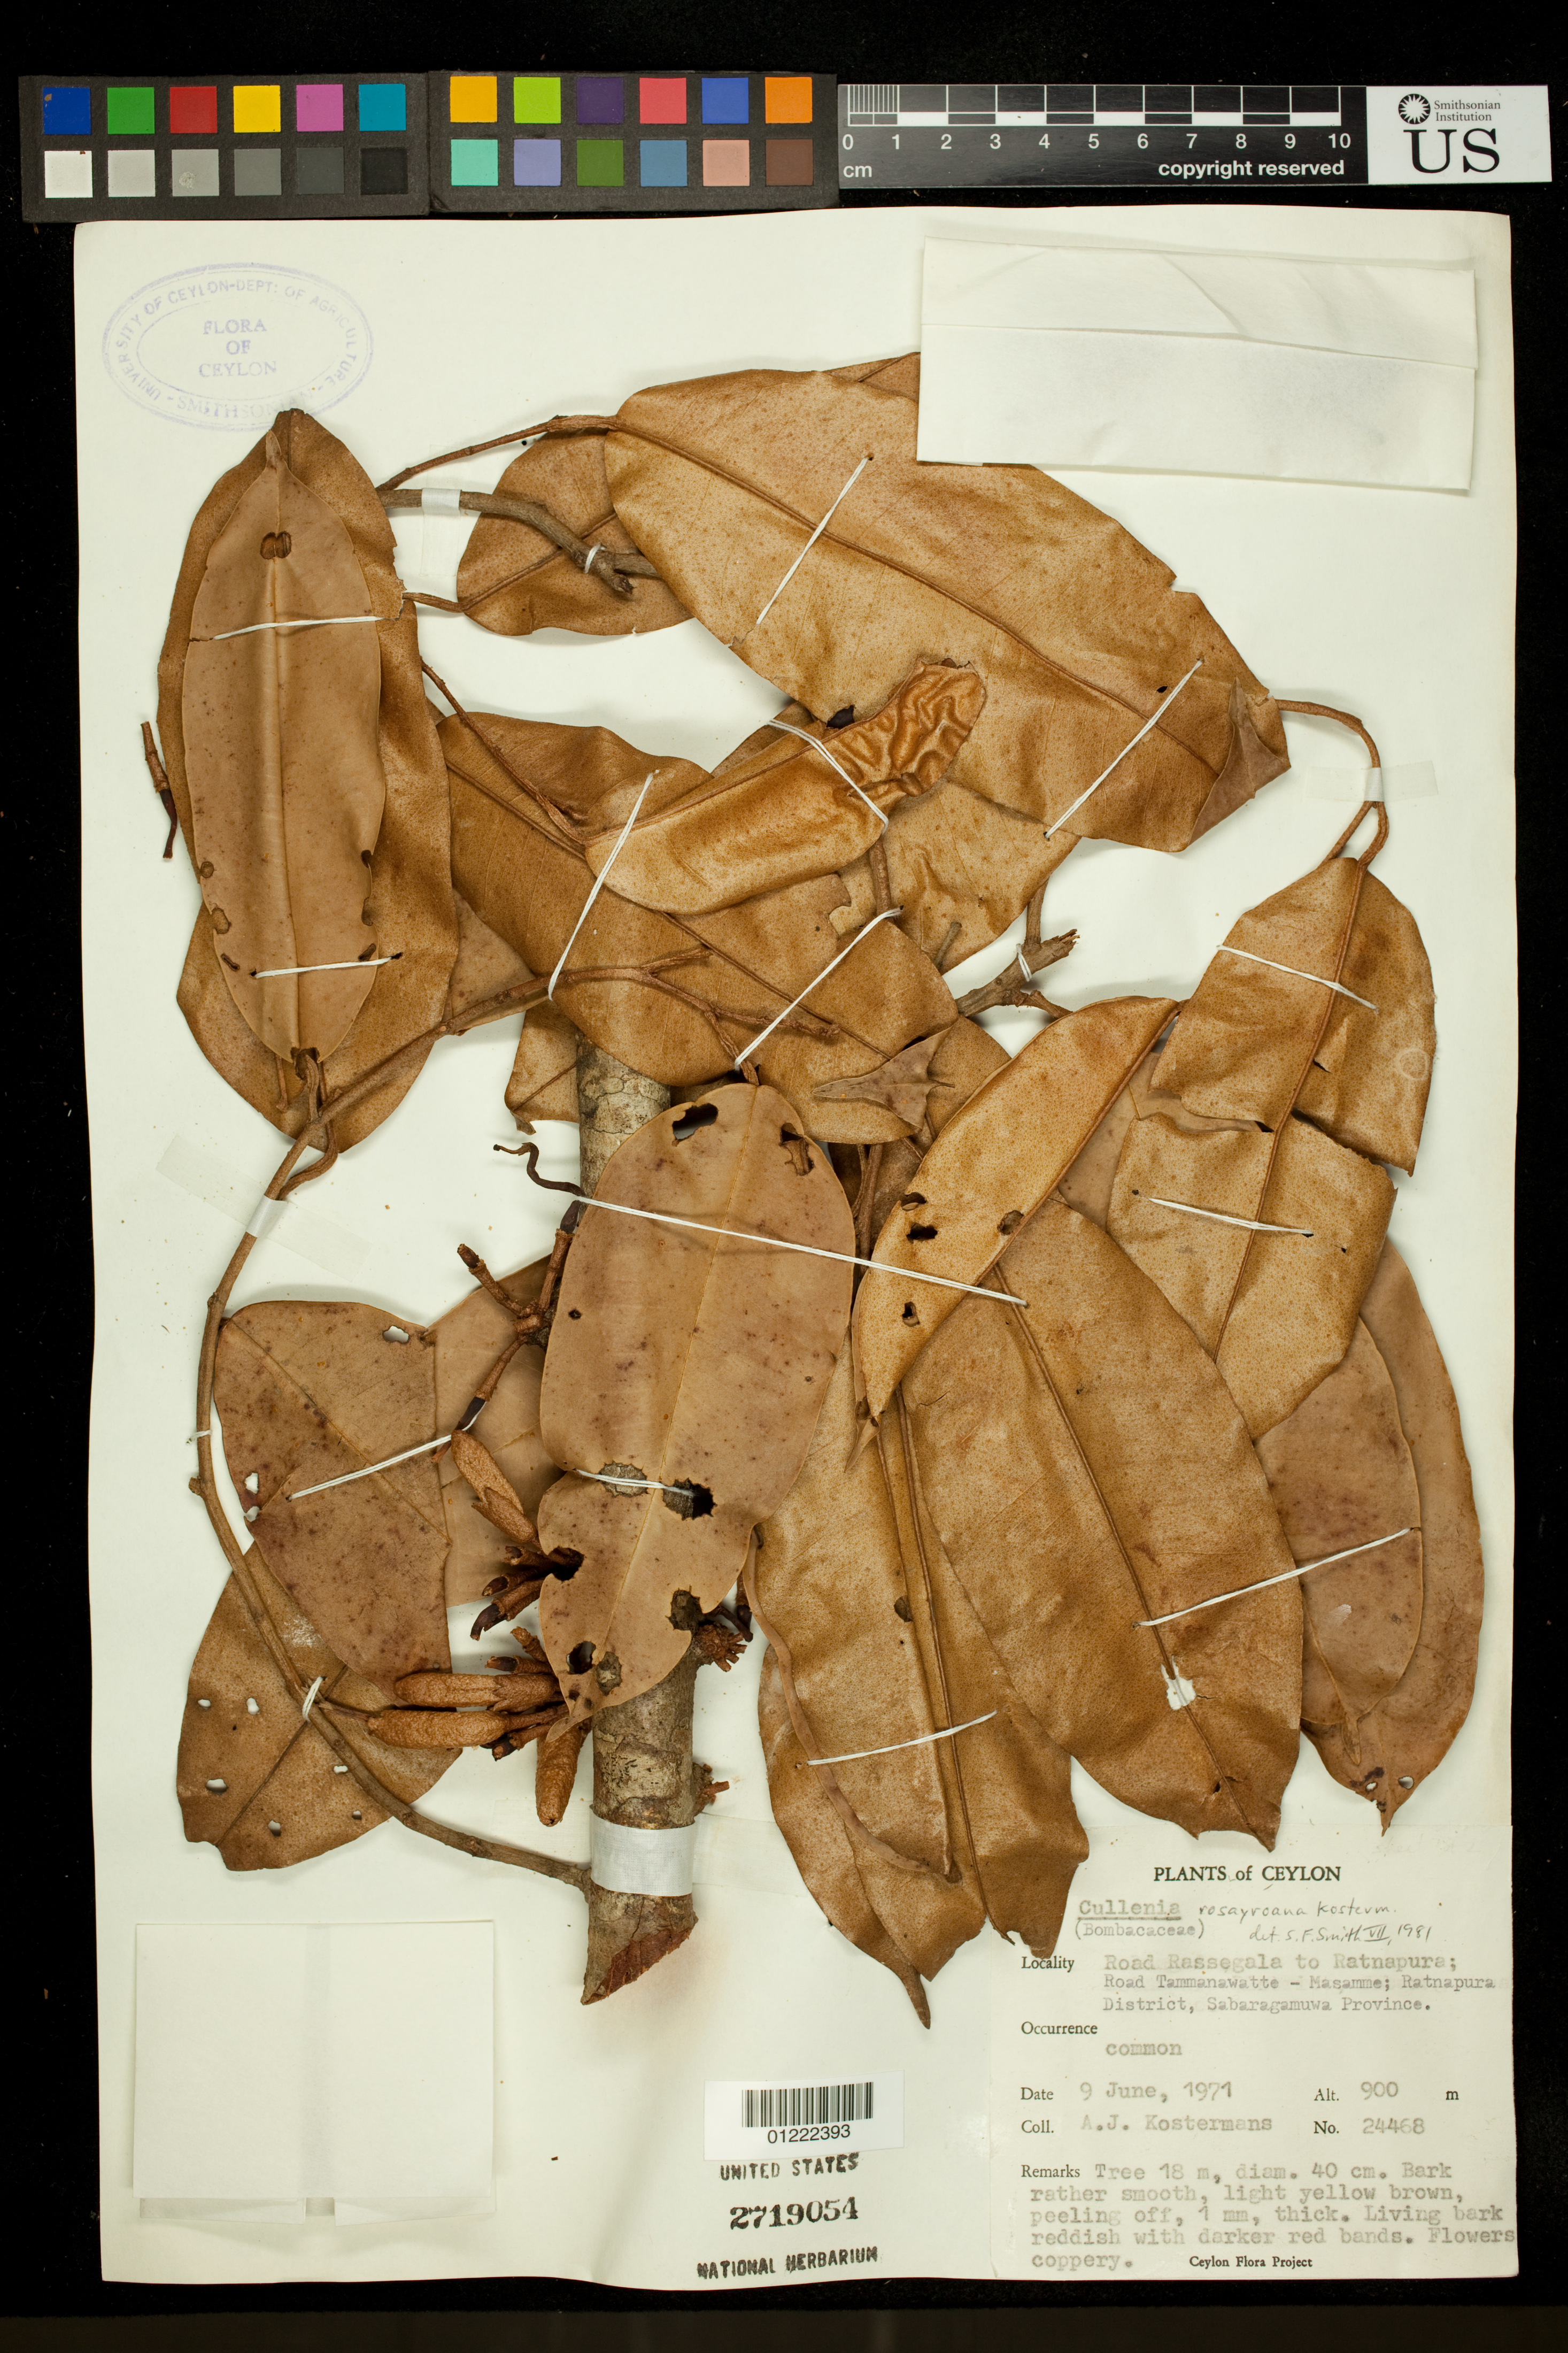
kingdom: Plantae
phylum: Tracheophyta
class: Magnoliopsida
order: Malvales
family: Malvaceae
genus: Cullenia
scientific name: Cullenia rosayroana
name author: Kosterm.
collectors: A. J. G. Kostermans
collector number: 24468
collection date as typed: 6/9/1971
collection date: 1971-06-09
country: Sri Lanka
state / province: Sabaragamuwa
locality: Road Rassegala to Ratnapura; Road Tammanawatte-Masamme; Ratnapura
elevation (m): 900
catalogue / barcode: US 2719054